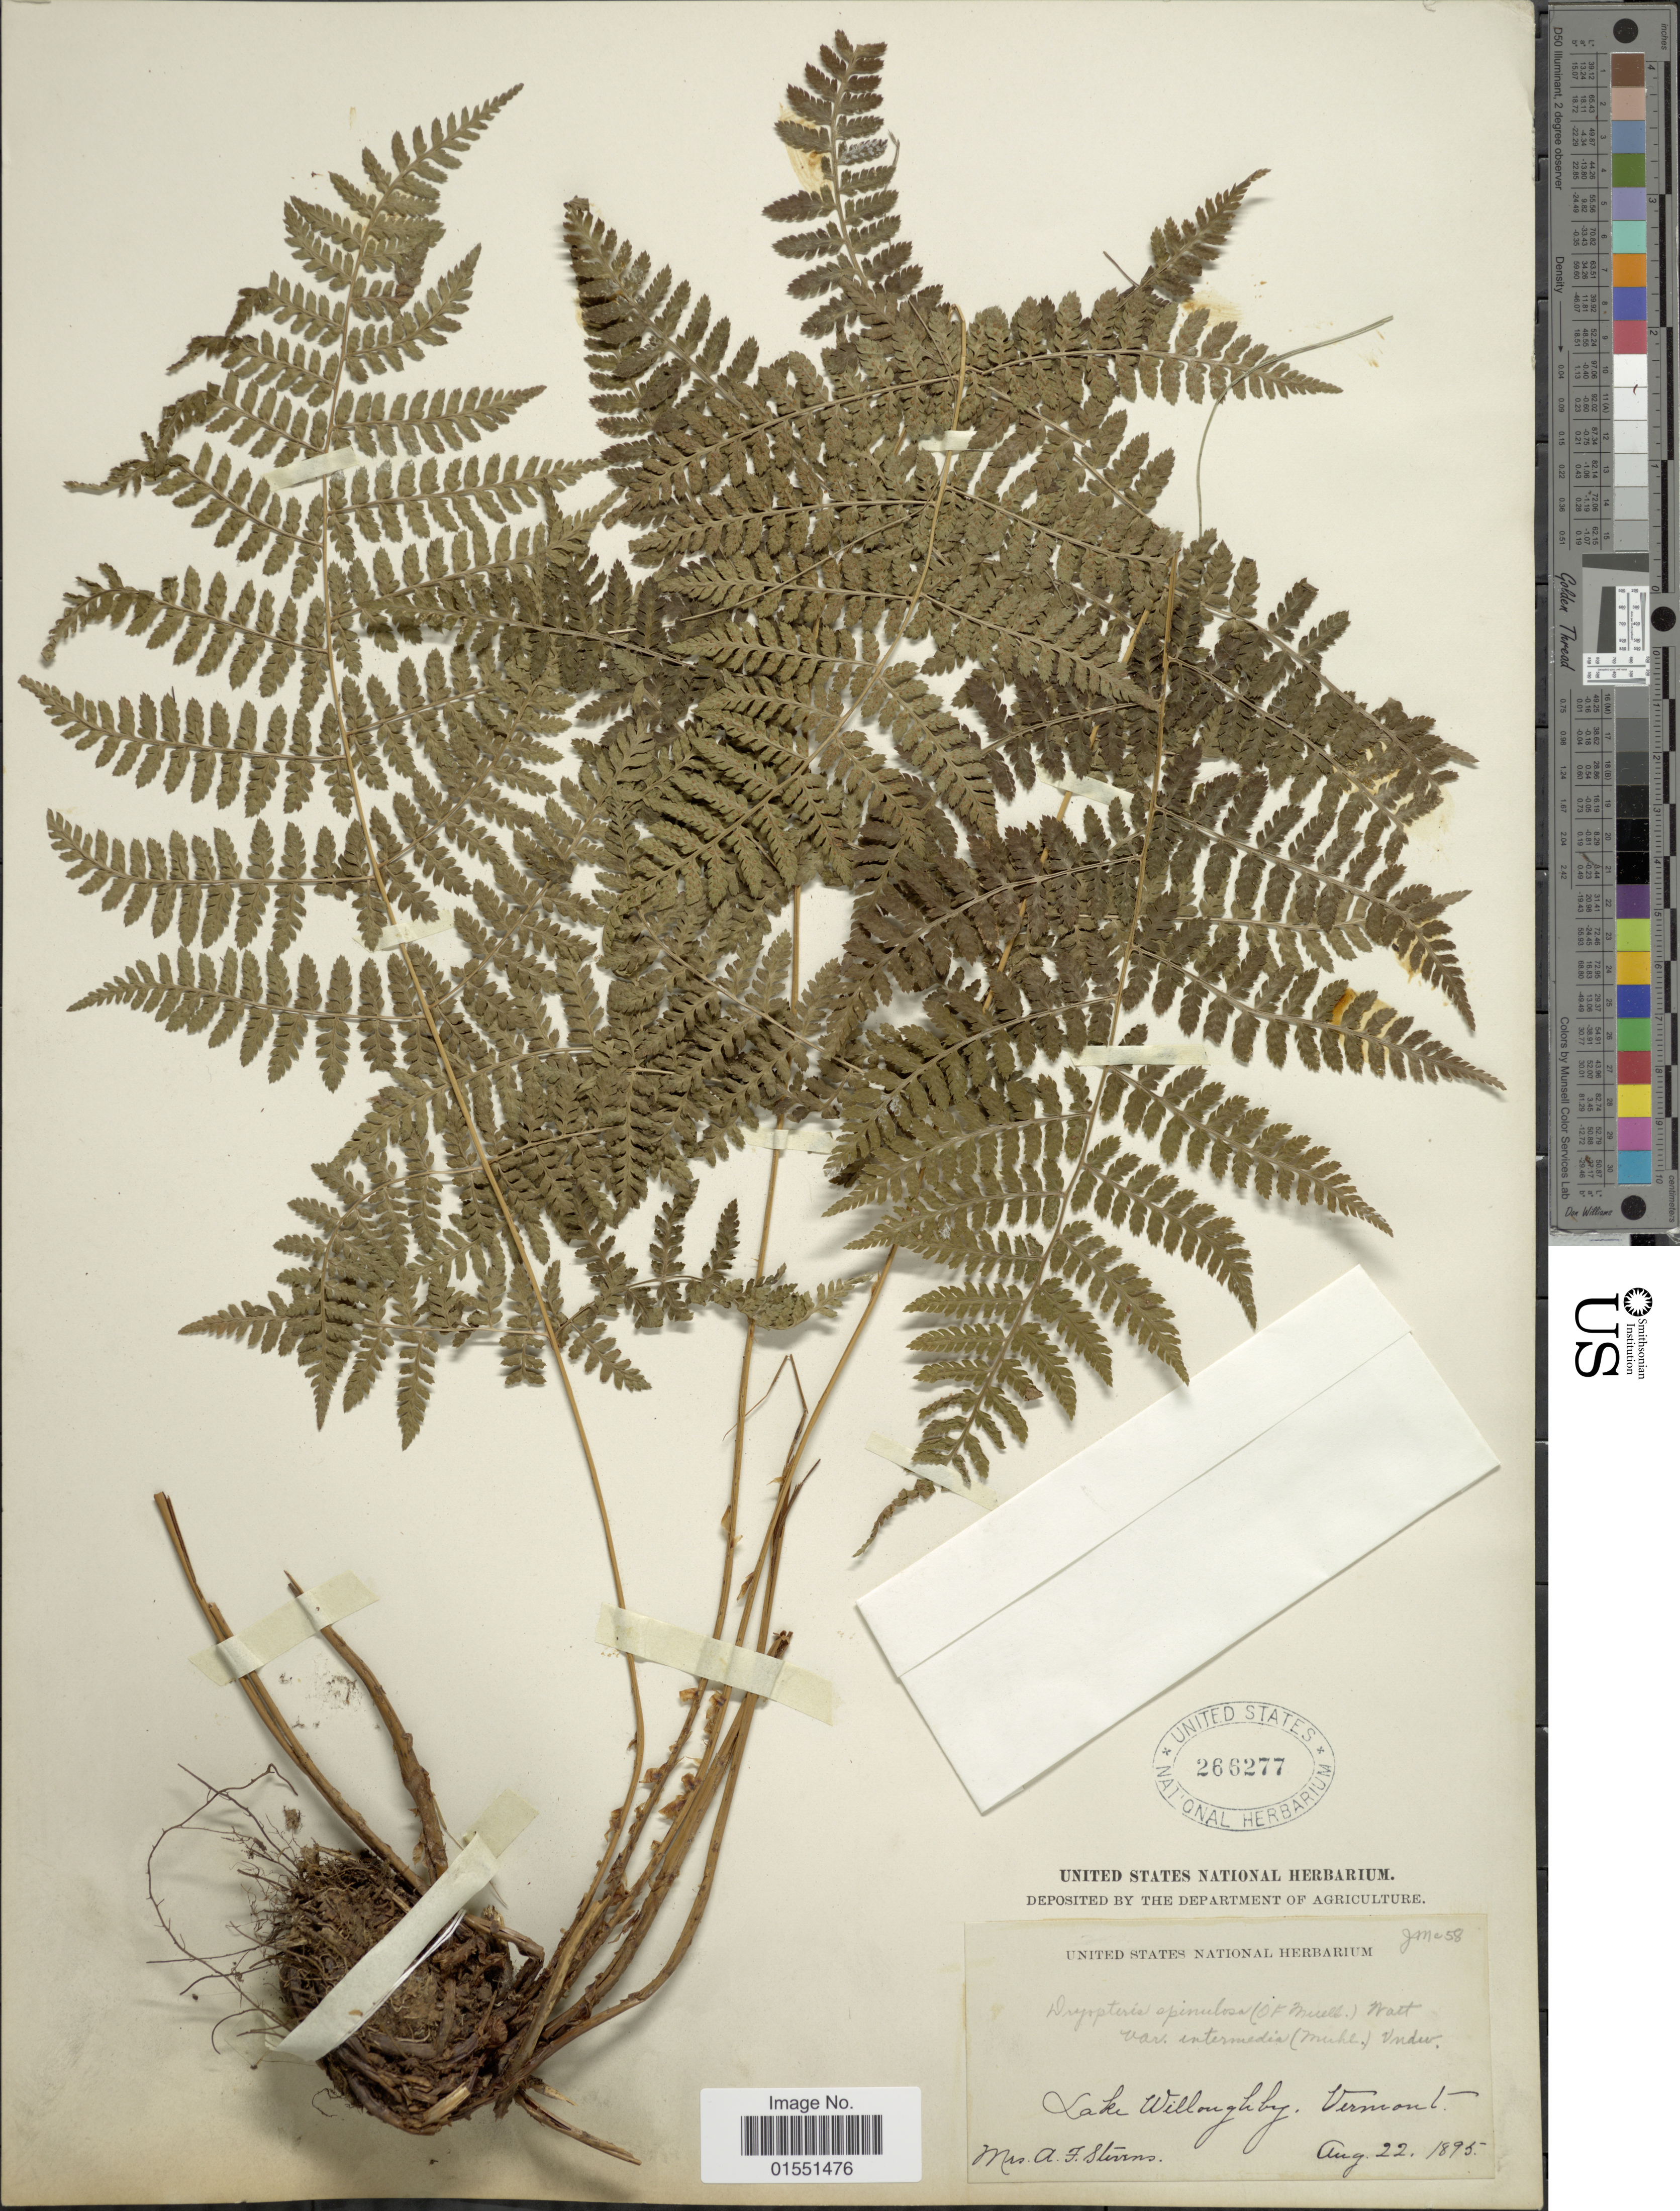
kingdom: Plantae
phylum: Tracheophyta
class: Polypodiopsida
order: Polypodiales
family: Dryopteridaceae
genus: Dryopteris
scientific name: Dryopteris intermedia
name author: (Muhl.) A. Gray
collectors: A. Stevens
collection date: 1895-08-22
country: United States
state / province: Vermont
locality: Lake Willoughby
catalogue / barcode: US 266277